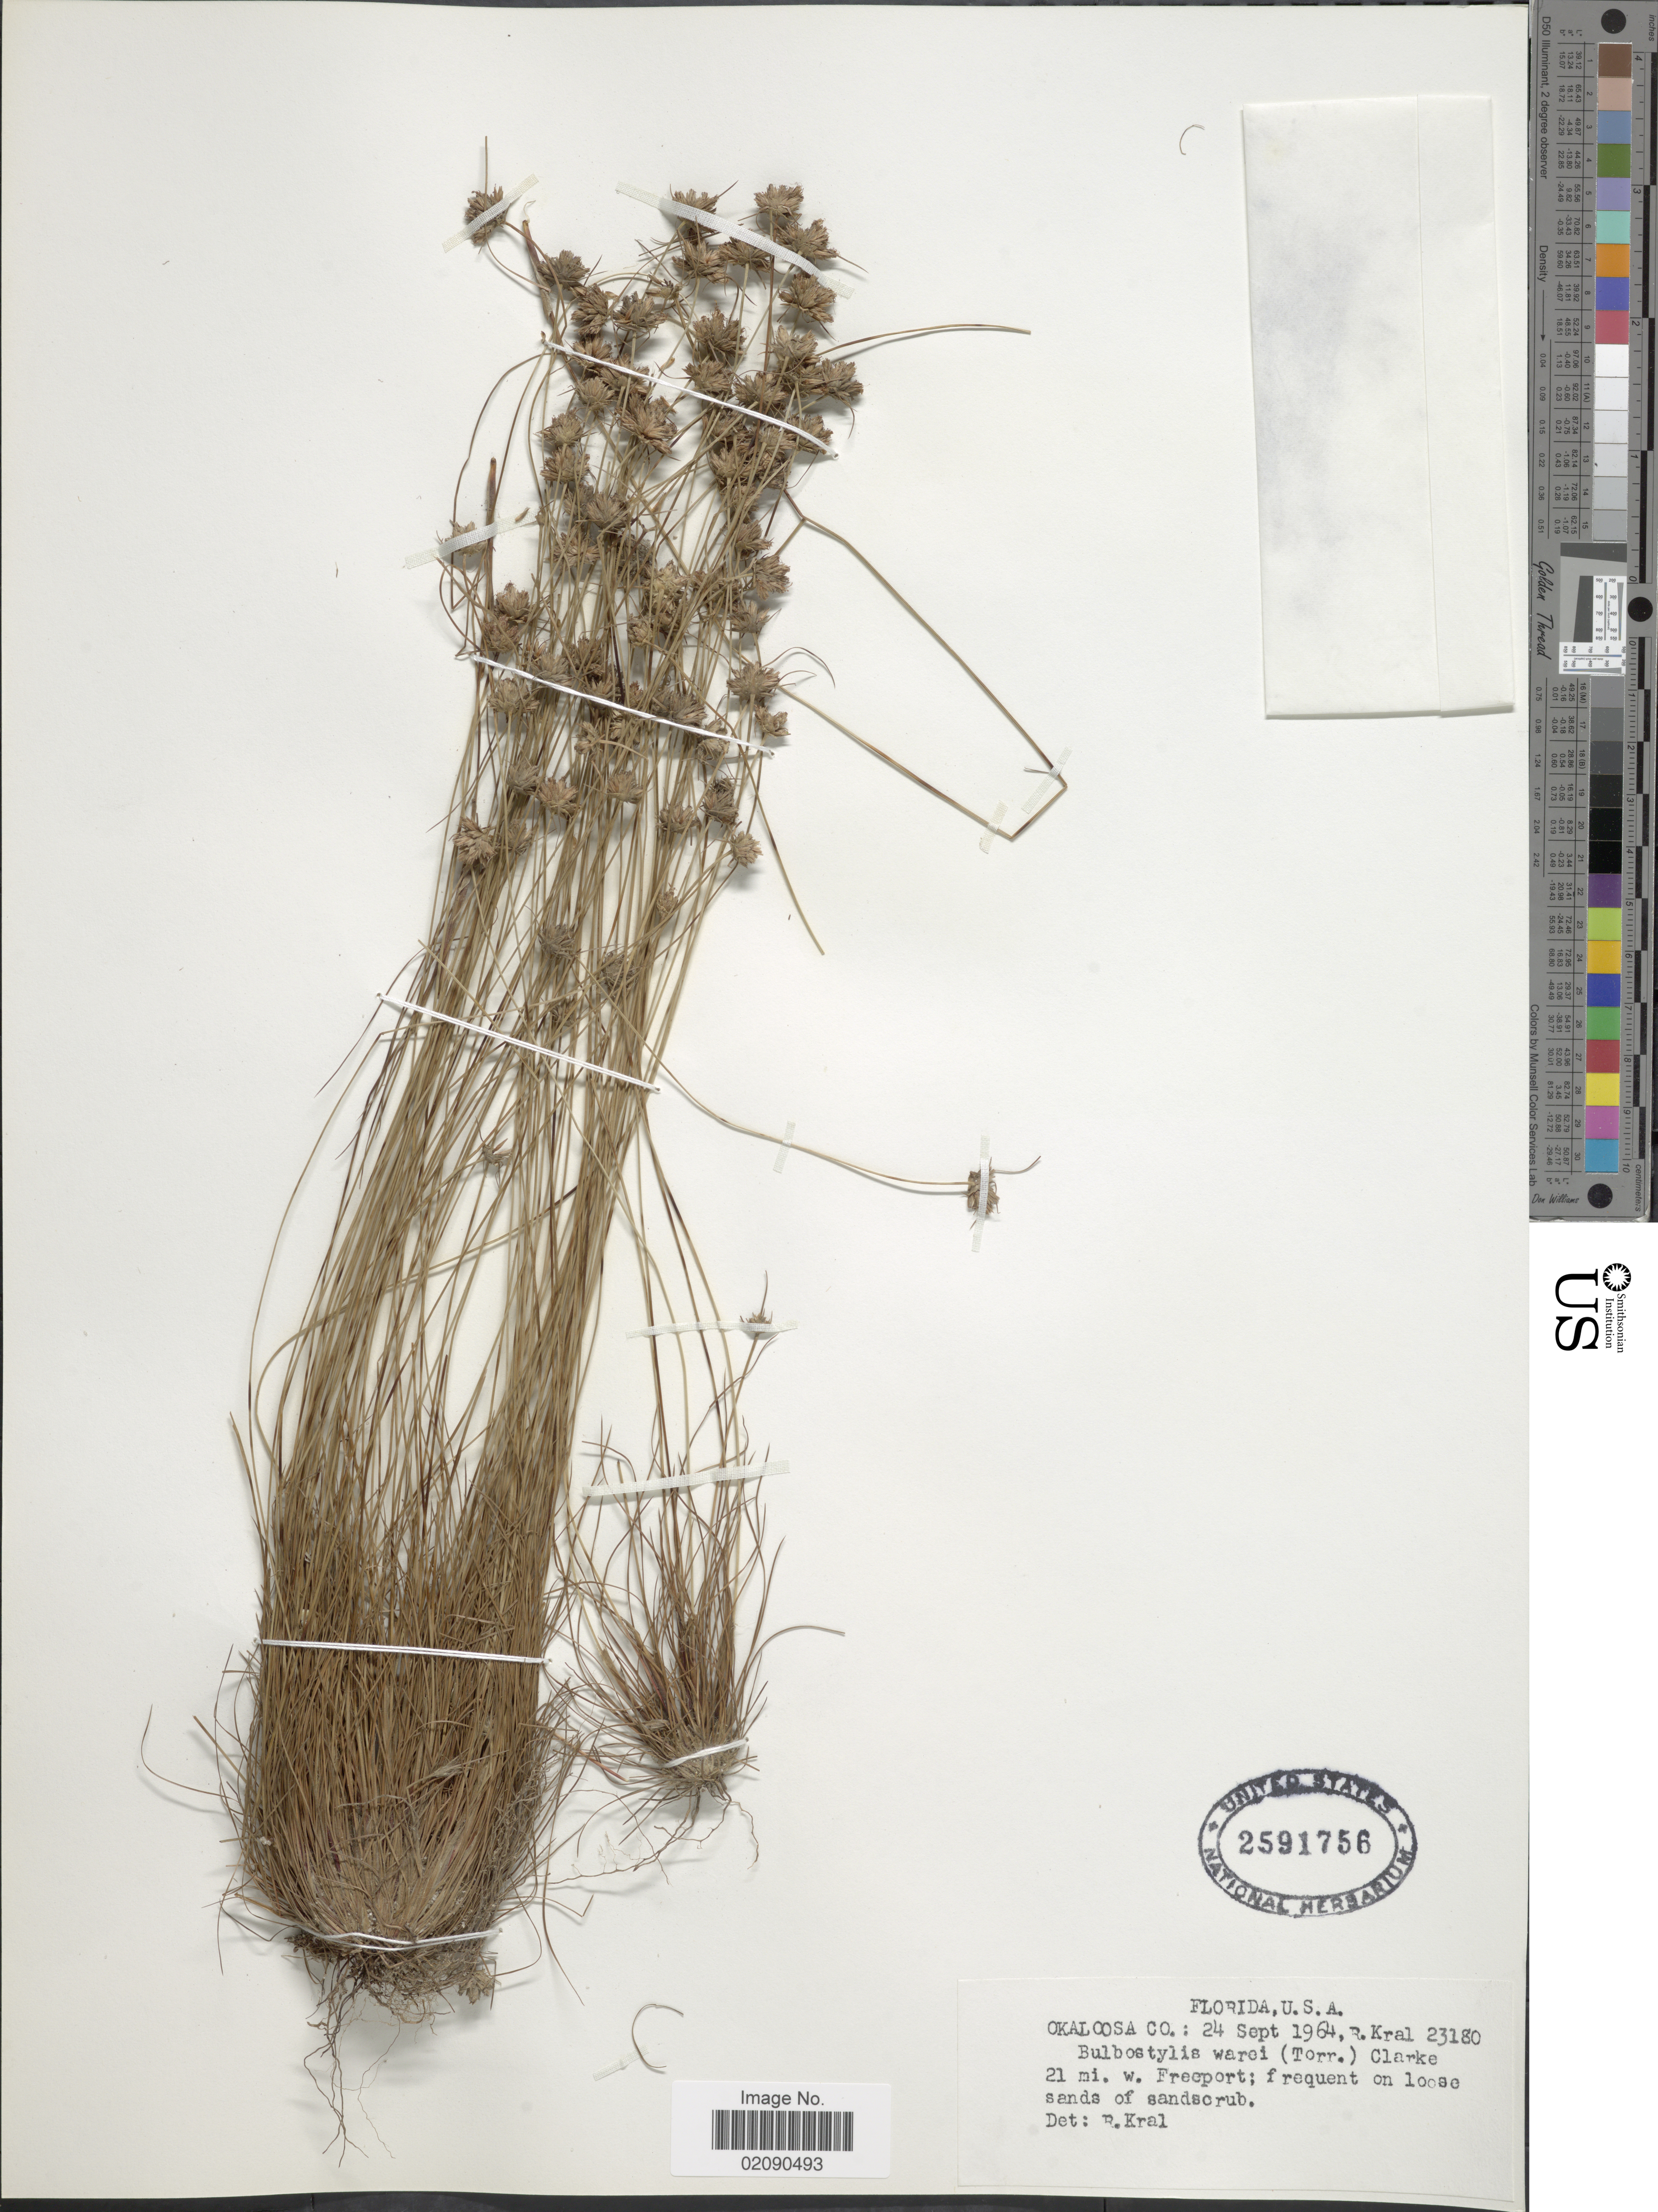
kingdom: Plantae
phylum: Tracheophyta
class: Liliopsida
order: Poales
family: Cyperaceae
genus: Bulbostylis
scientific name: Bulbostylis warei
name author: (Torr.) C.B. Clarke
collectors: R. Kral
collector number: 23180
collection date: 1964-09-24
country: United States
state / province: Florida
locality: Okaloosa Co; 21 mi w Freeport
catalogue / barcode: US 2591756